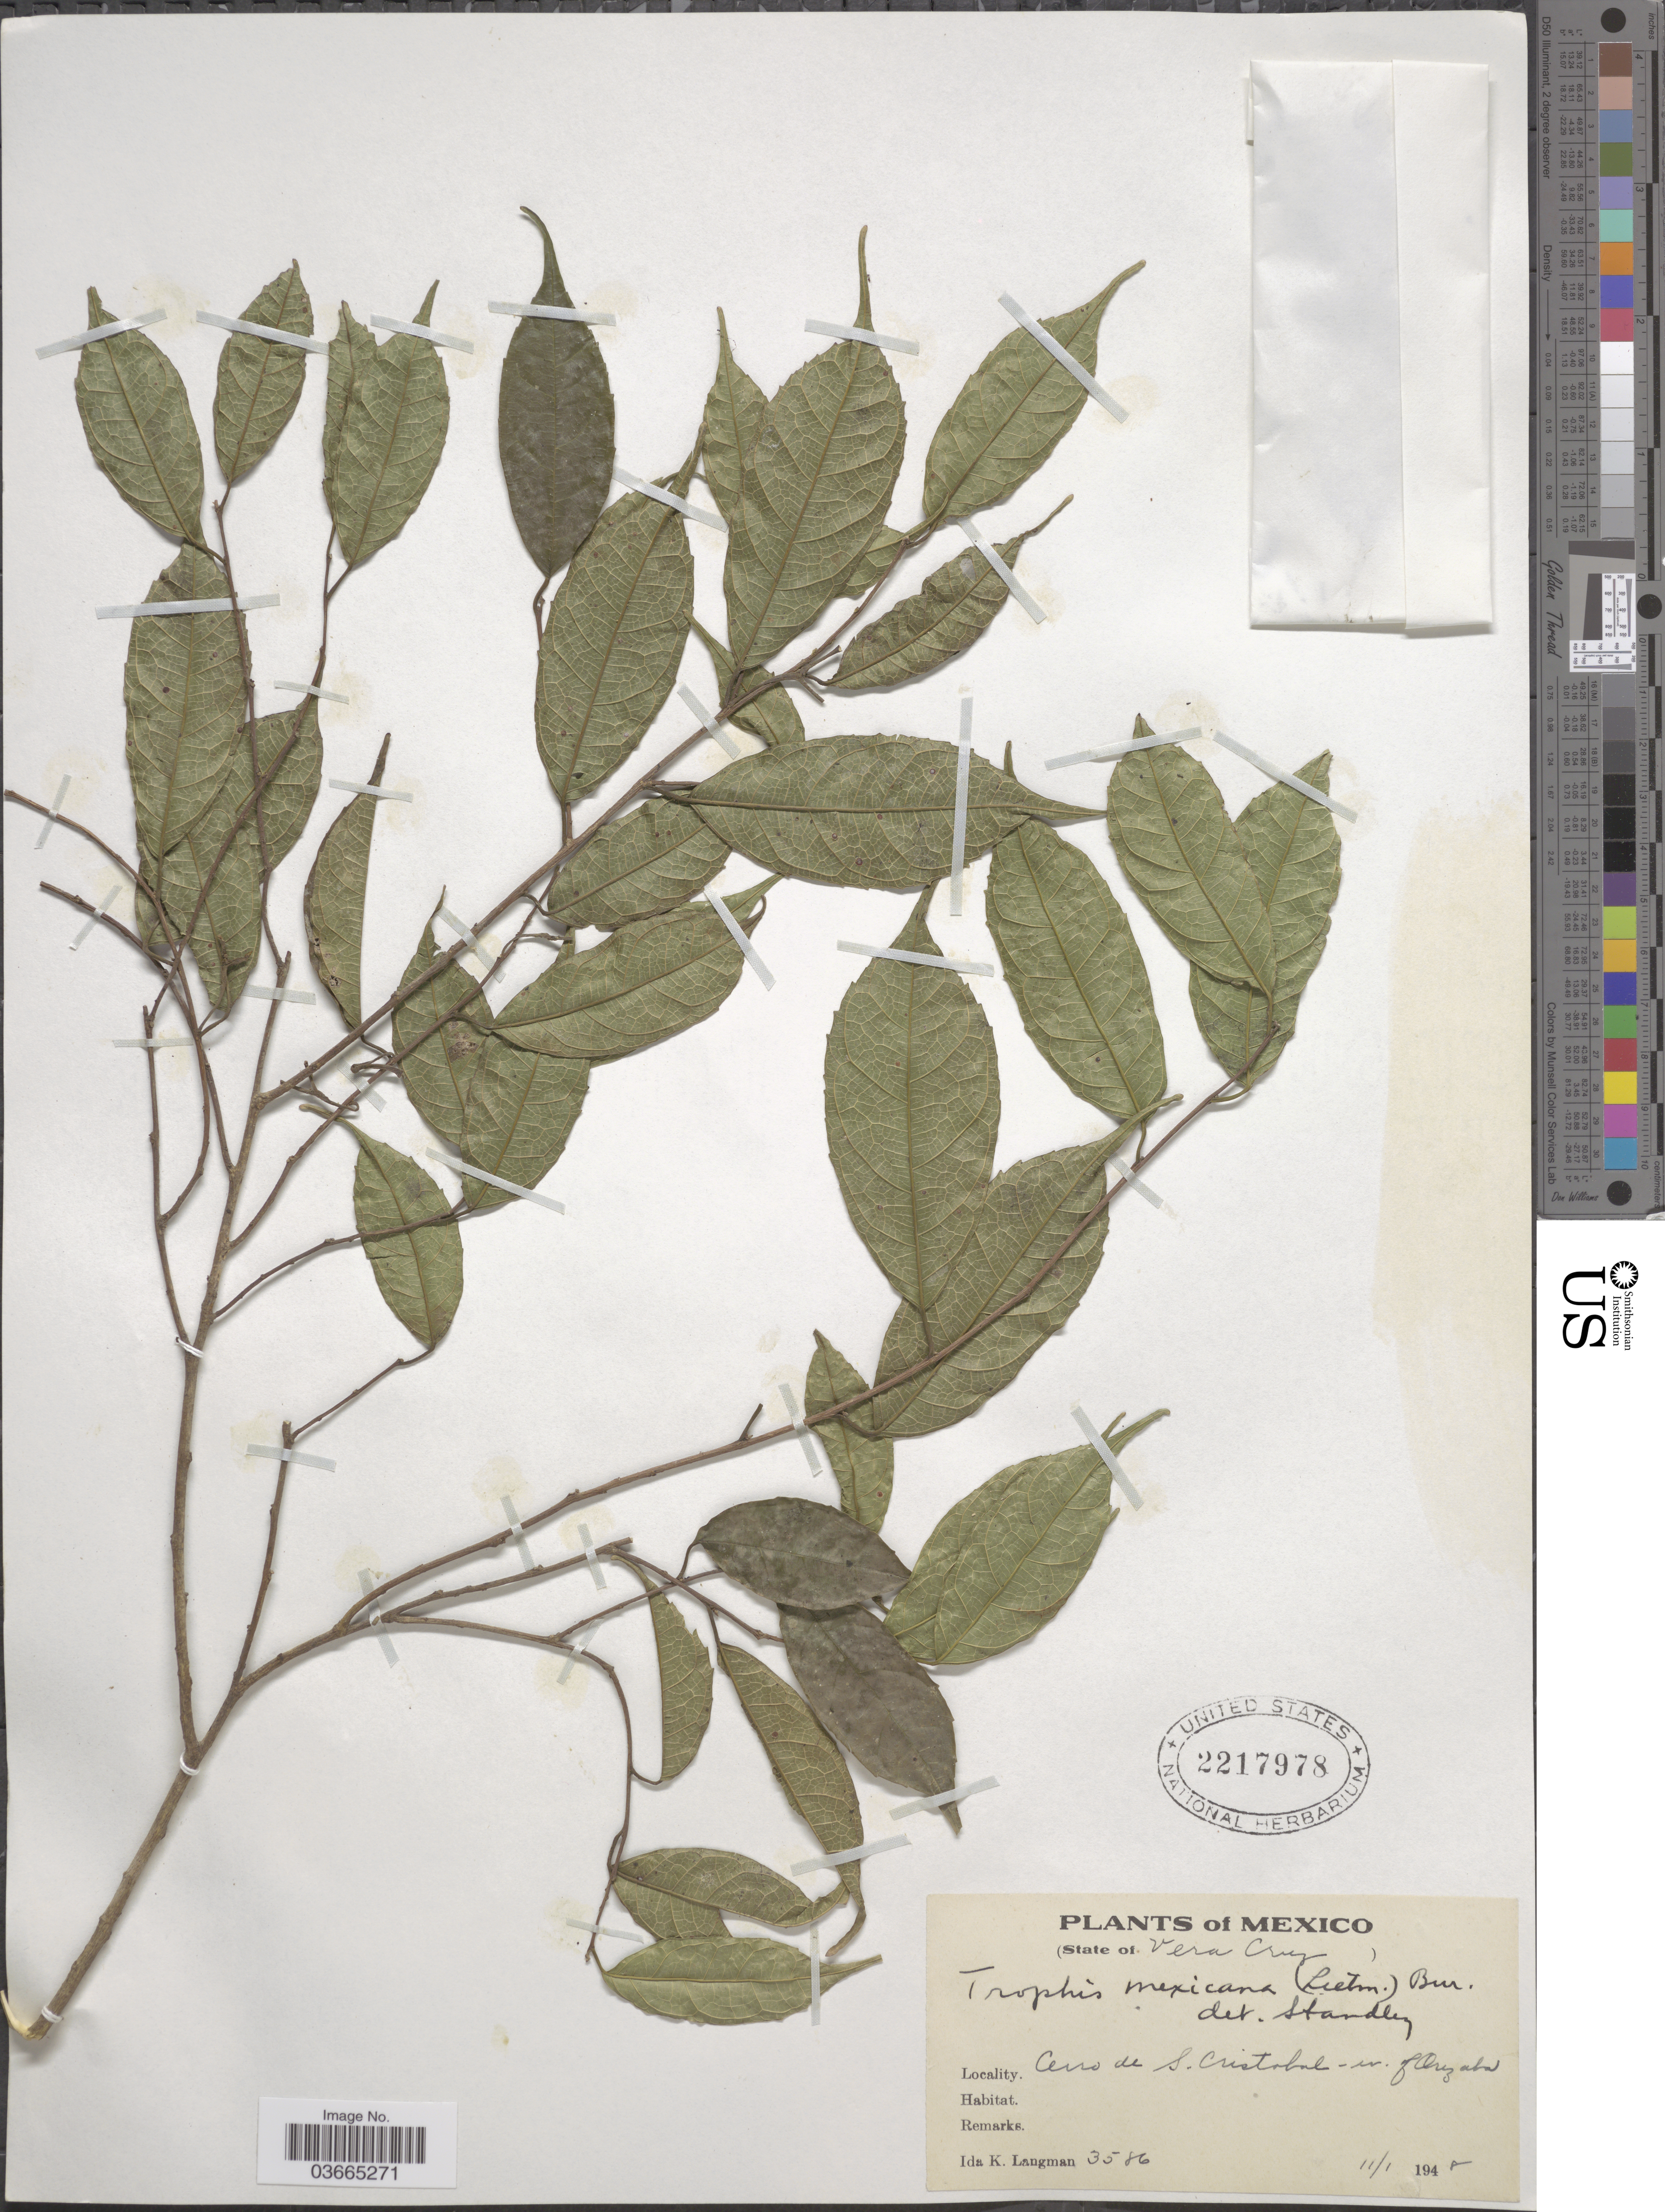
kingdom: Plantae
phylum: Tracheophyta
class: Magnoliopsida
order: Rosales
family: Moraceae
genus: Trophis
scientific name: Trophis mexicana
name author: (Liebm.) Bureau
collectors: I. K. Langman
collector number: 3586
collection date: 1948-01-11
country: Mexico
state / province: Veracruz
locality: State of Vera Cruz. Cerro de S. Cristobal - W. of Orizaba.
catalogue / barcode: US 2217978